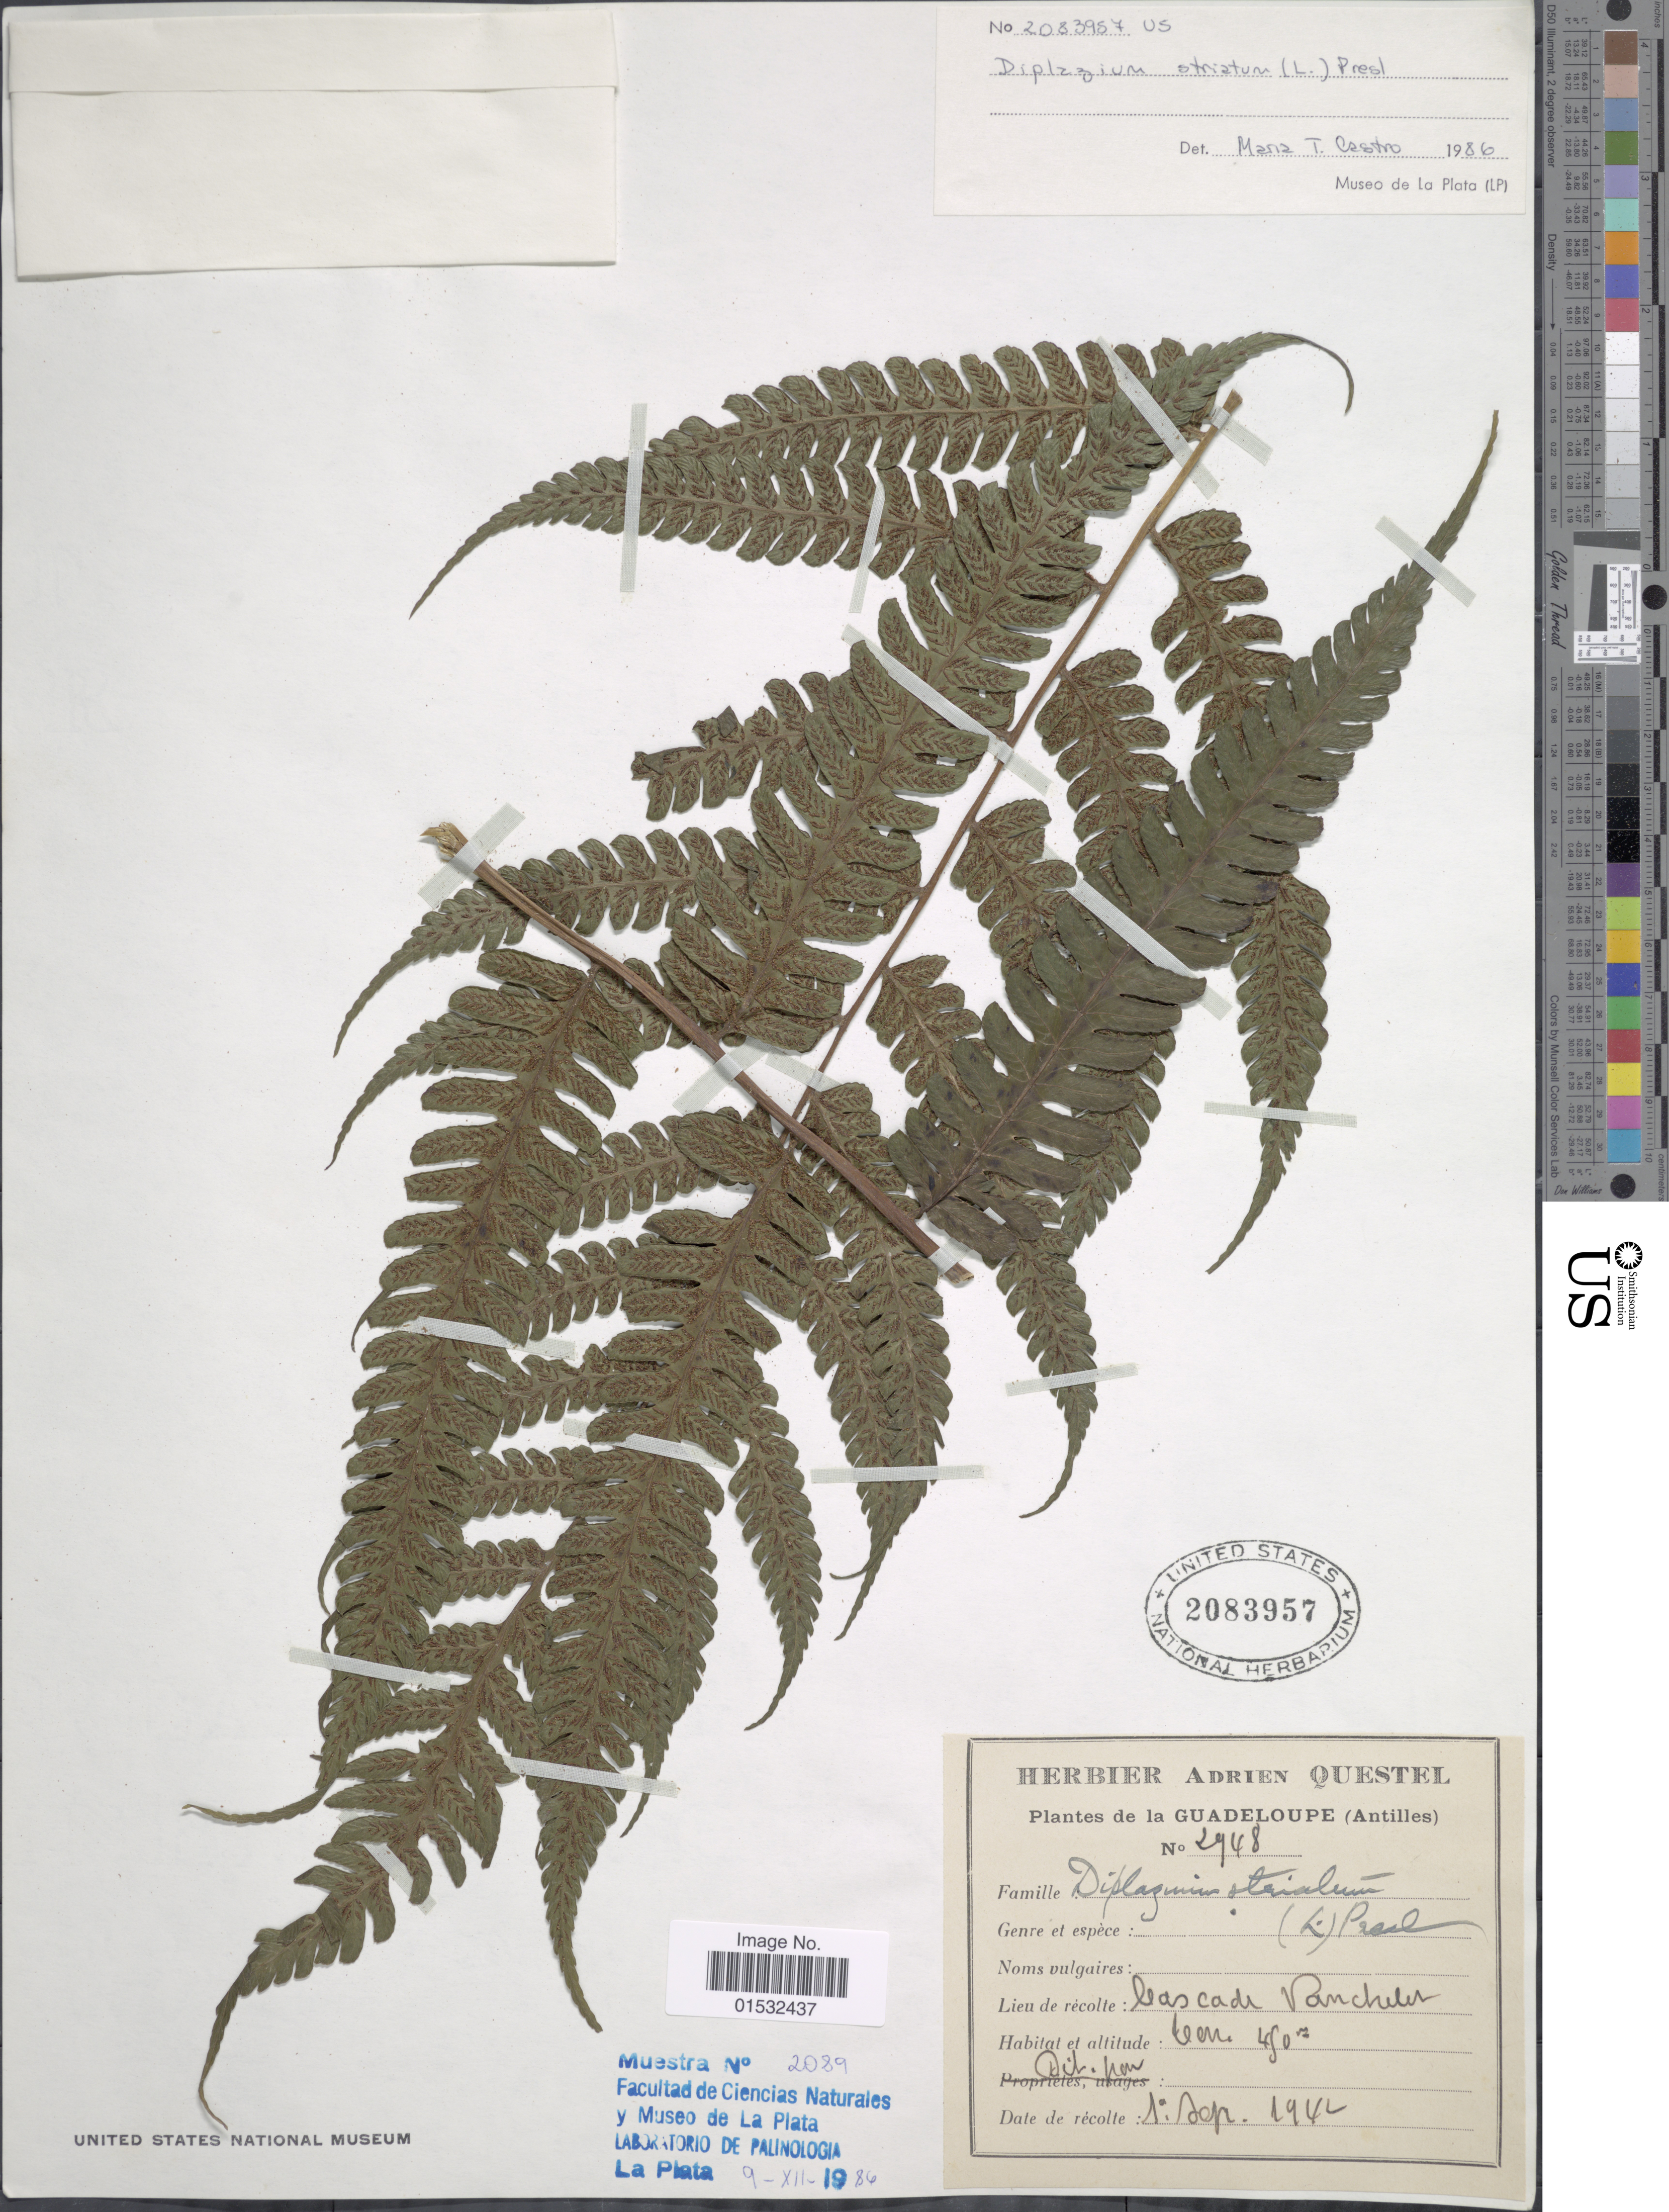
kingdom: Plantae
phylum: Tracheophyta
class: Polypodiopsida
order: Polypodiales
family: Athyriaceae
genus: Diplazium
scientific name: Diplazium striatum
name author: (L.) C. Presl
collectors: A. Questel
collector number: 2948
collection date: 1942-09-01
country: Guadeloupe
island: Leeward Is.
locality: Cascade Vauchelet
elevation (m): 480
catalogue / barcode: US 2083957